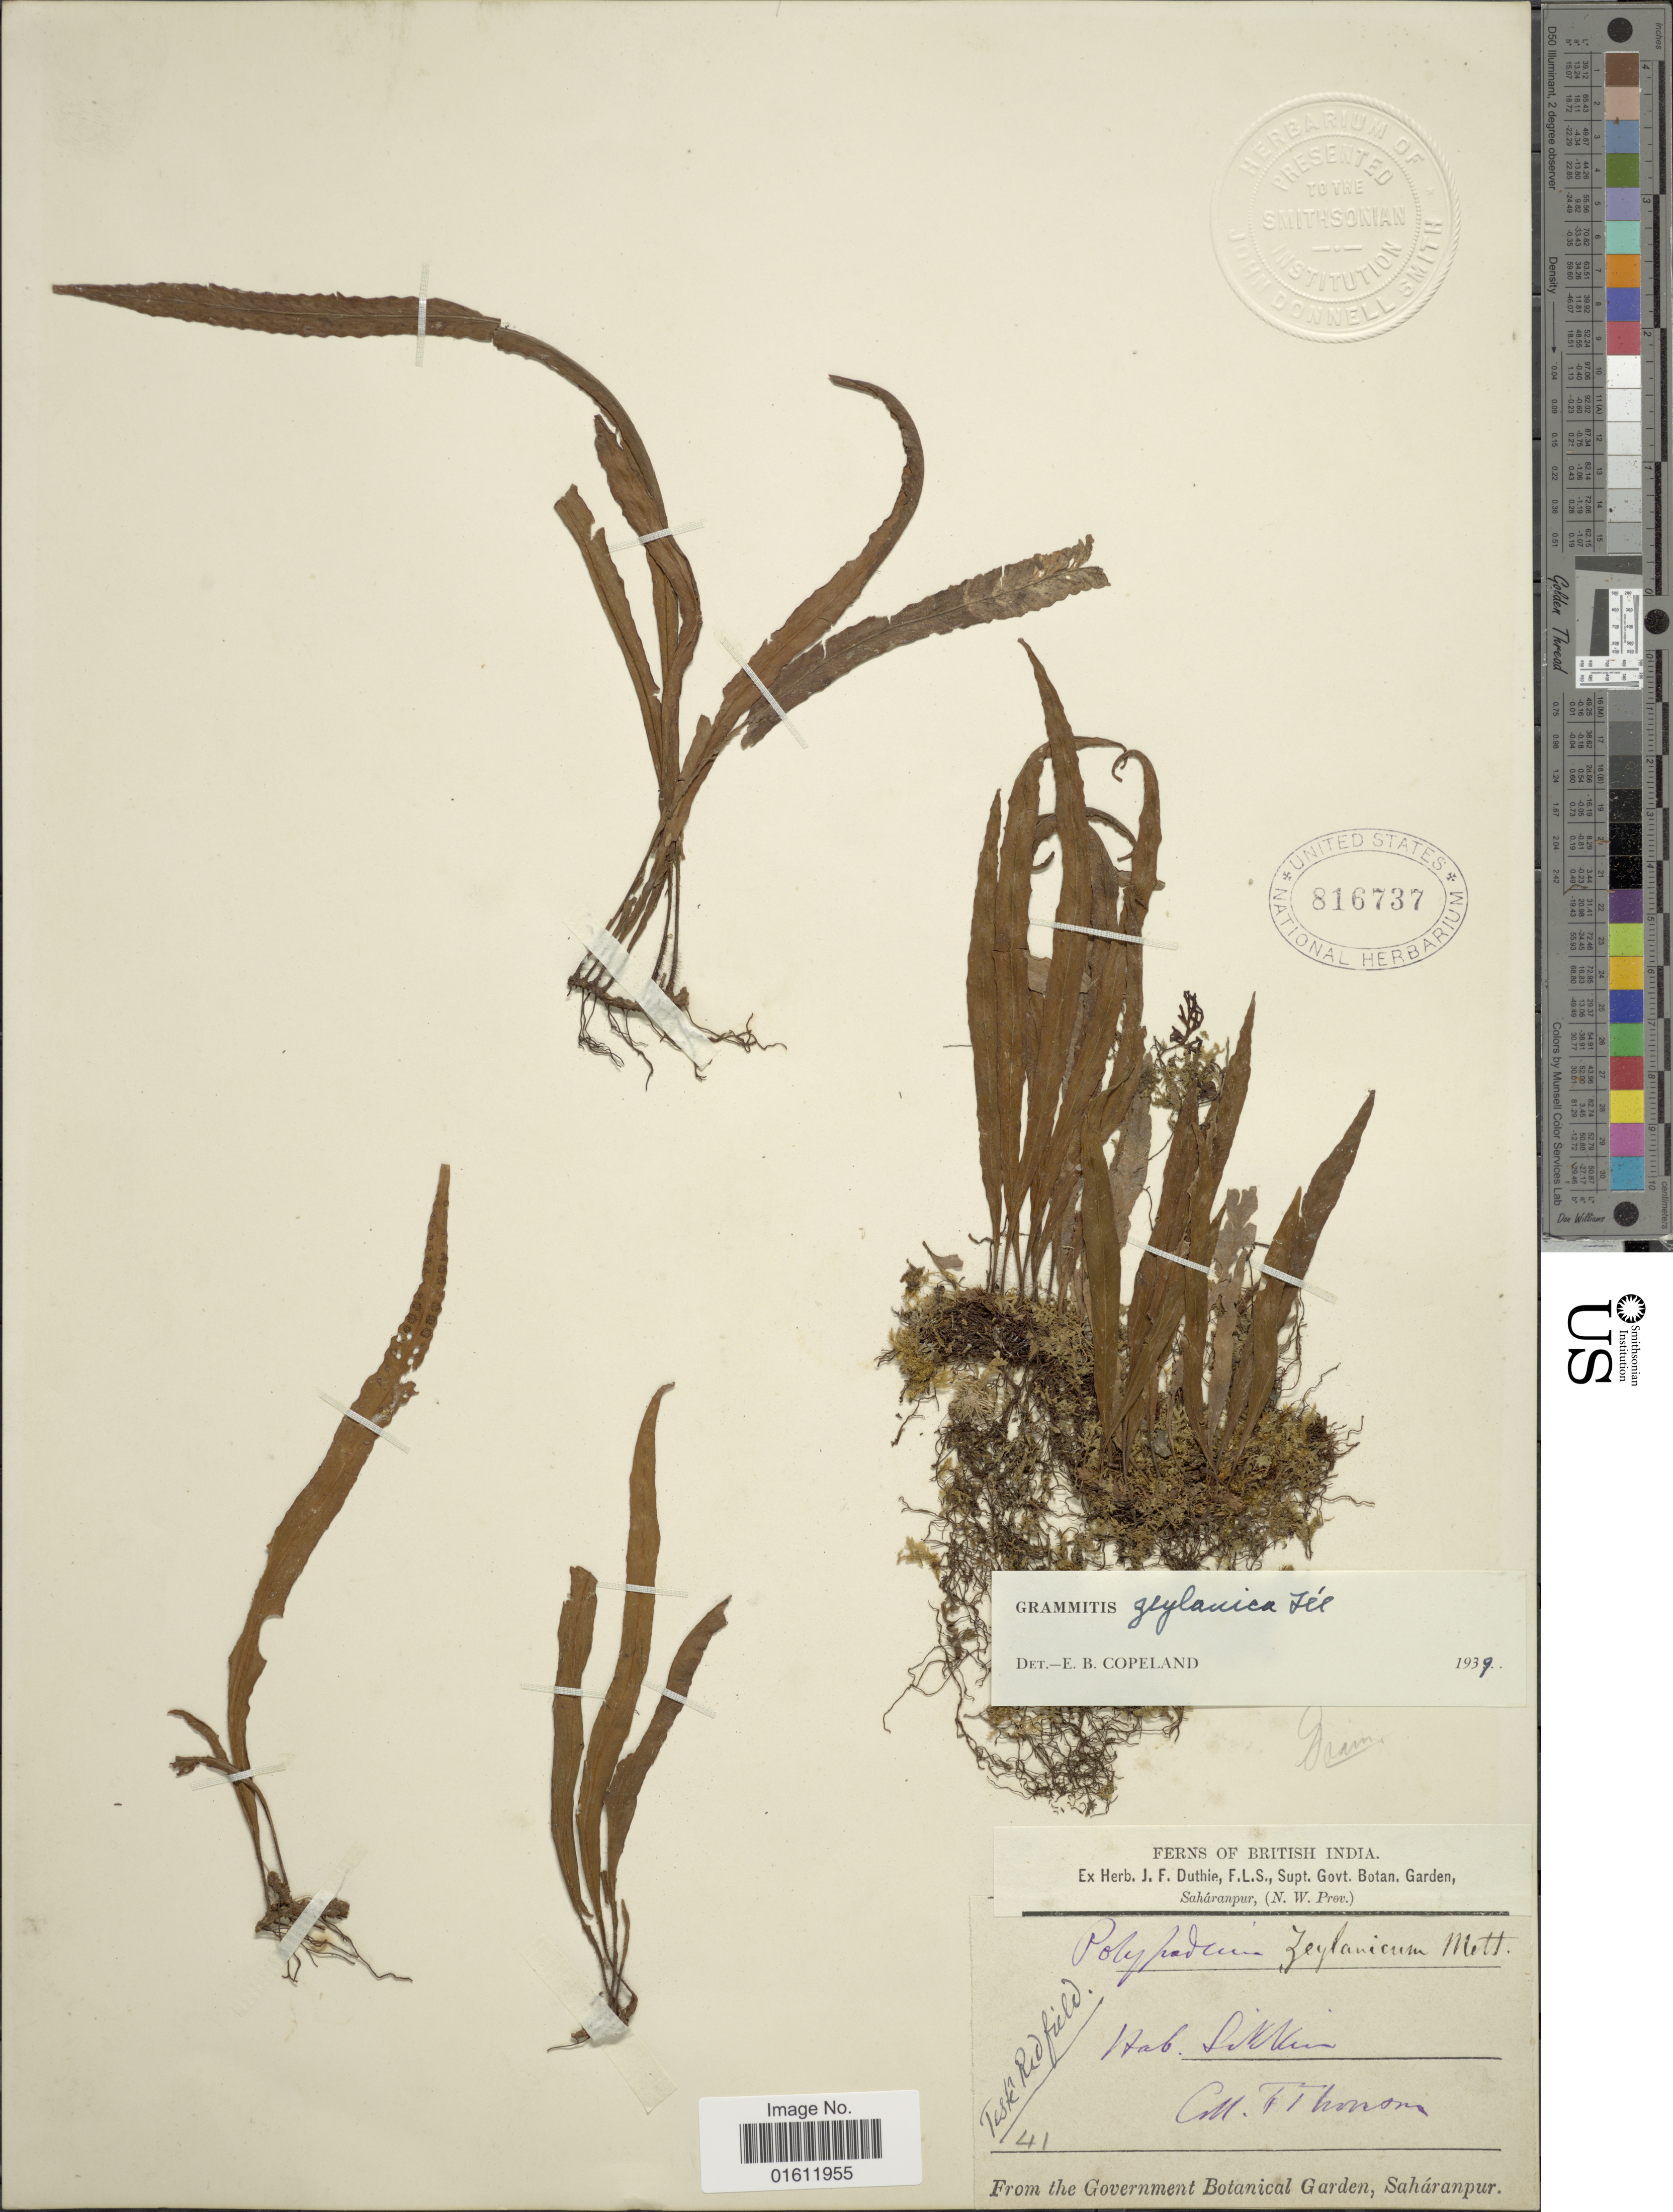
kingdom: Plantae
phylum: Tracheophyta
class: Polypodiopsida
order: Polypodiales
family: Polypodiaceae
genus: Oreogrammitis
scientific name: Oreogrammitis zeylanica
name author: (Fée) Parris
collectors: T. Thomson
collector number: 41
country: India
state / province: Sikkim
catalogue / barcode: US 816737